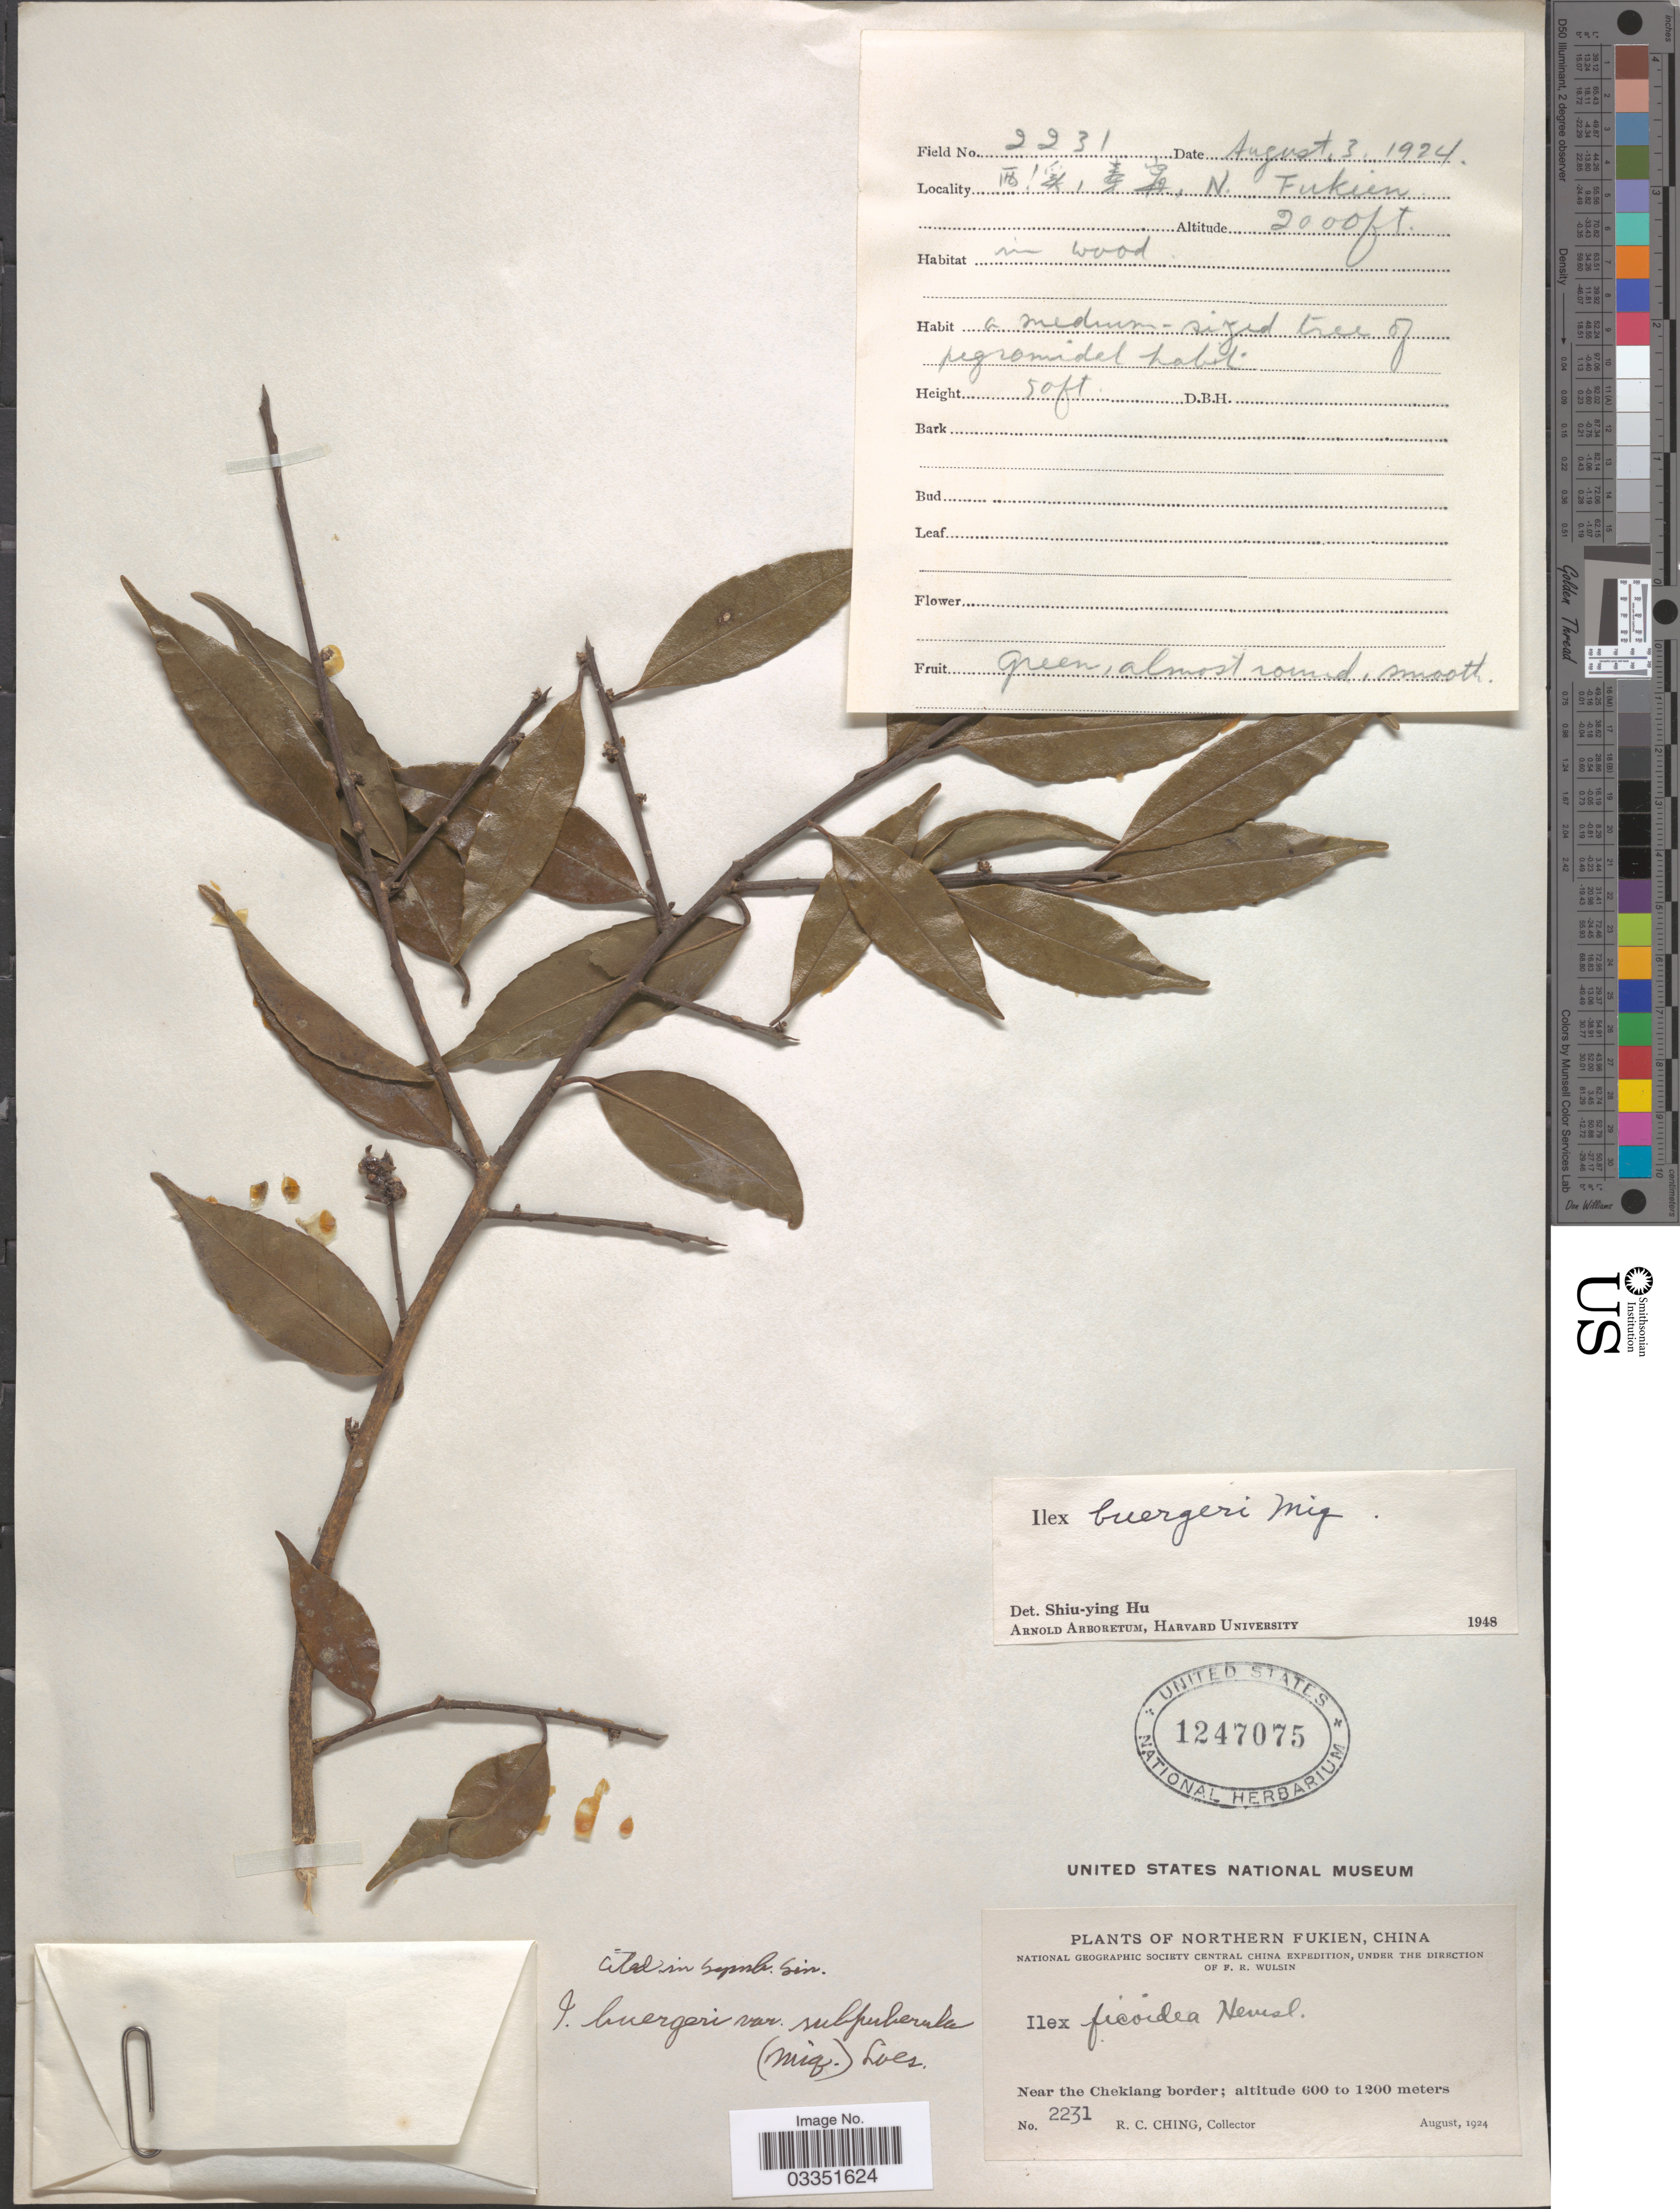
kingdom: Plantae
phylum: Tracheophyta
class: Magnoliopsida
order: Aquifoliales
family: Aquifoliaceae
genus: Ilex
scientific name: Ilex buergeri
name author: Miq.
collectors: R. C. Ching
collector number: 2231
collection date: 1924-08-03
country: China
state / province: Fujian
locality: Southern Fukien. Near the Chekiang border. X, N. Fukien.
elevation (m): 610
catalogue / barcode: US 1247075